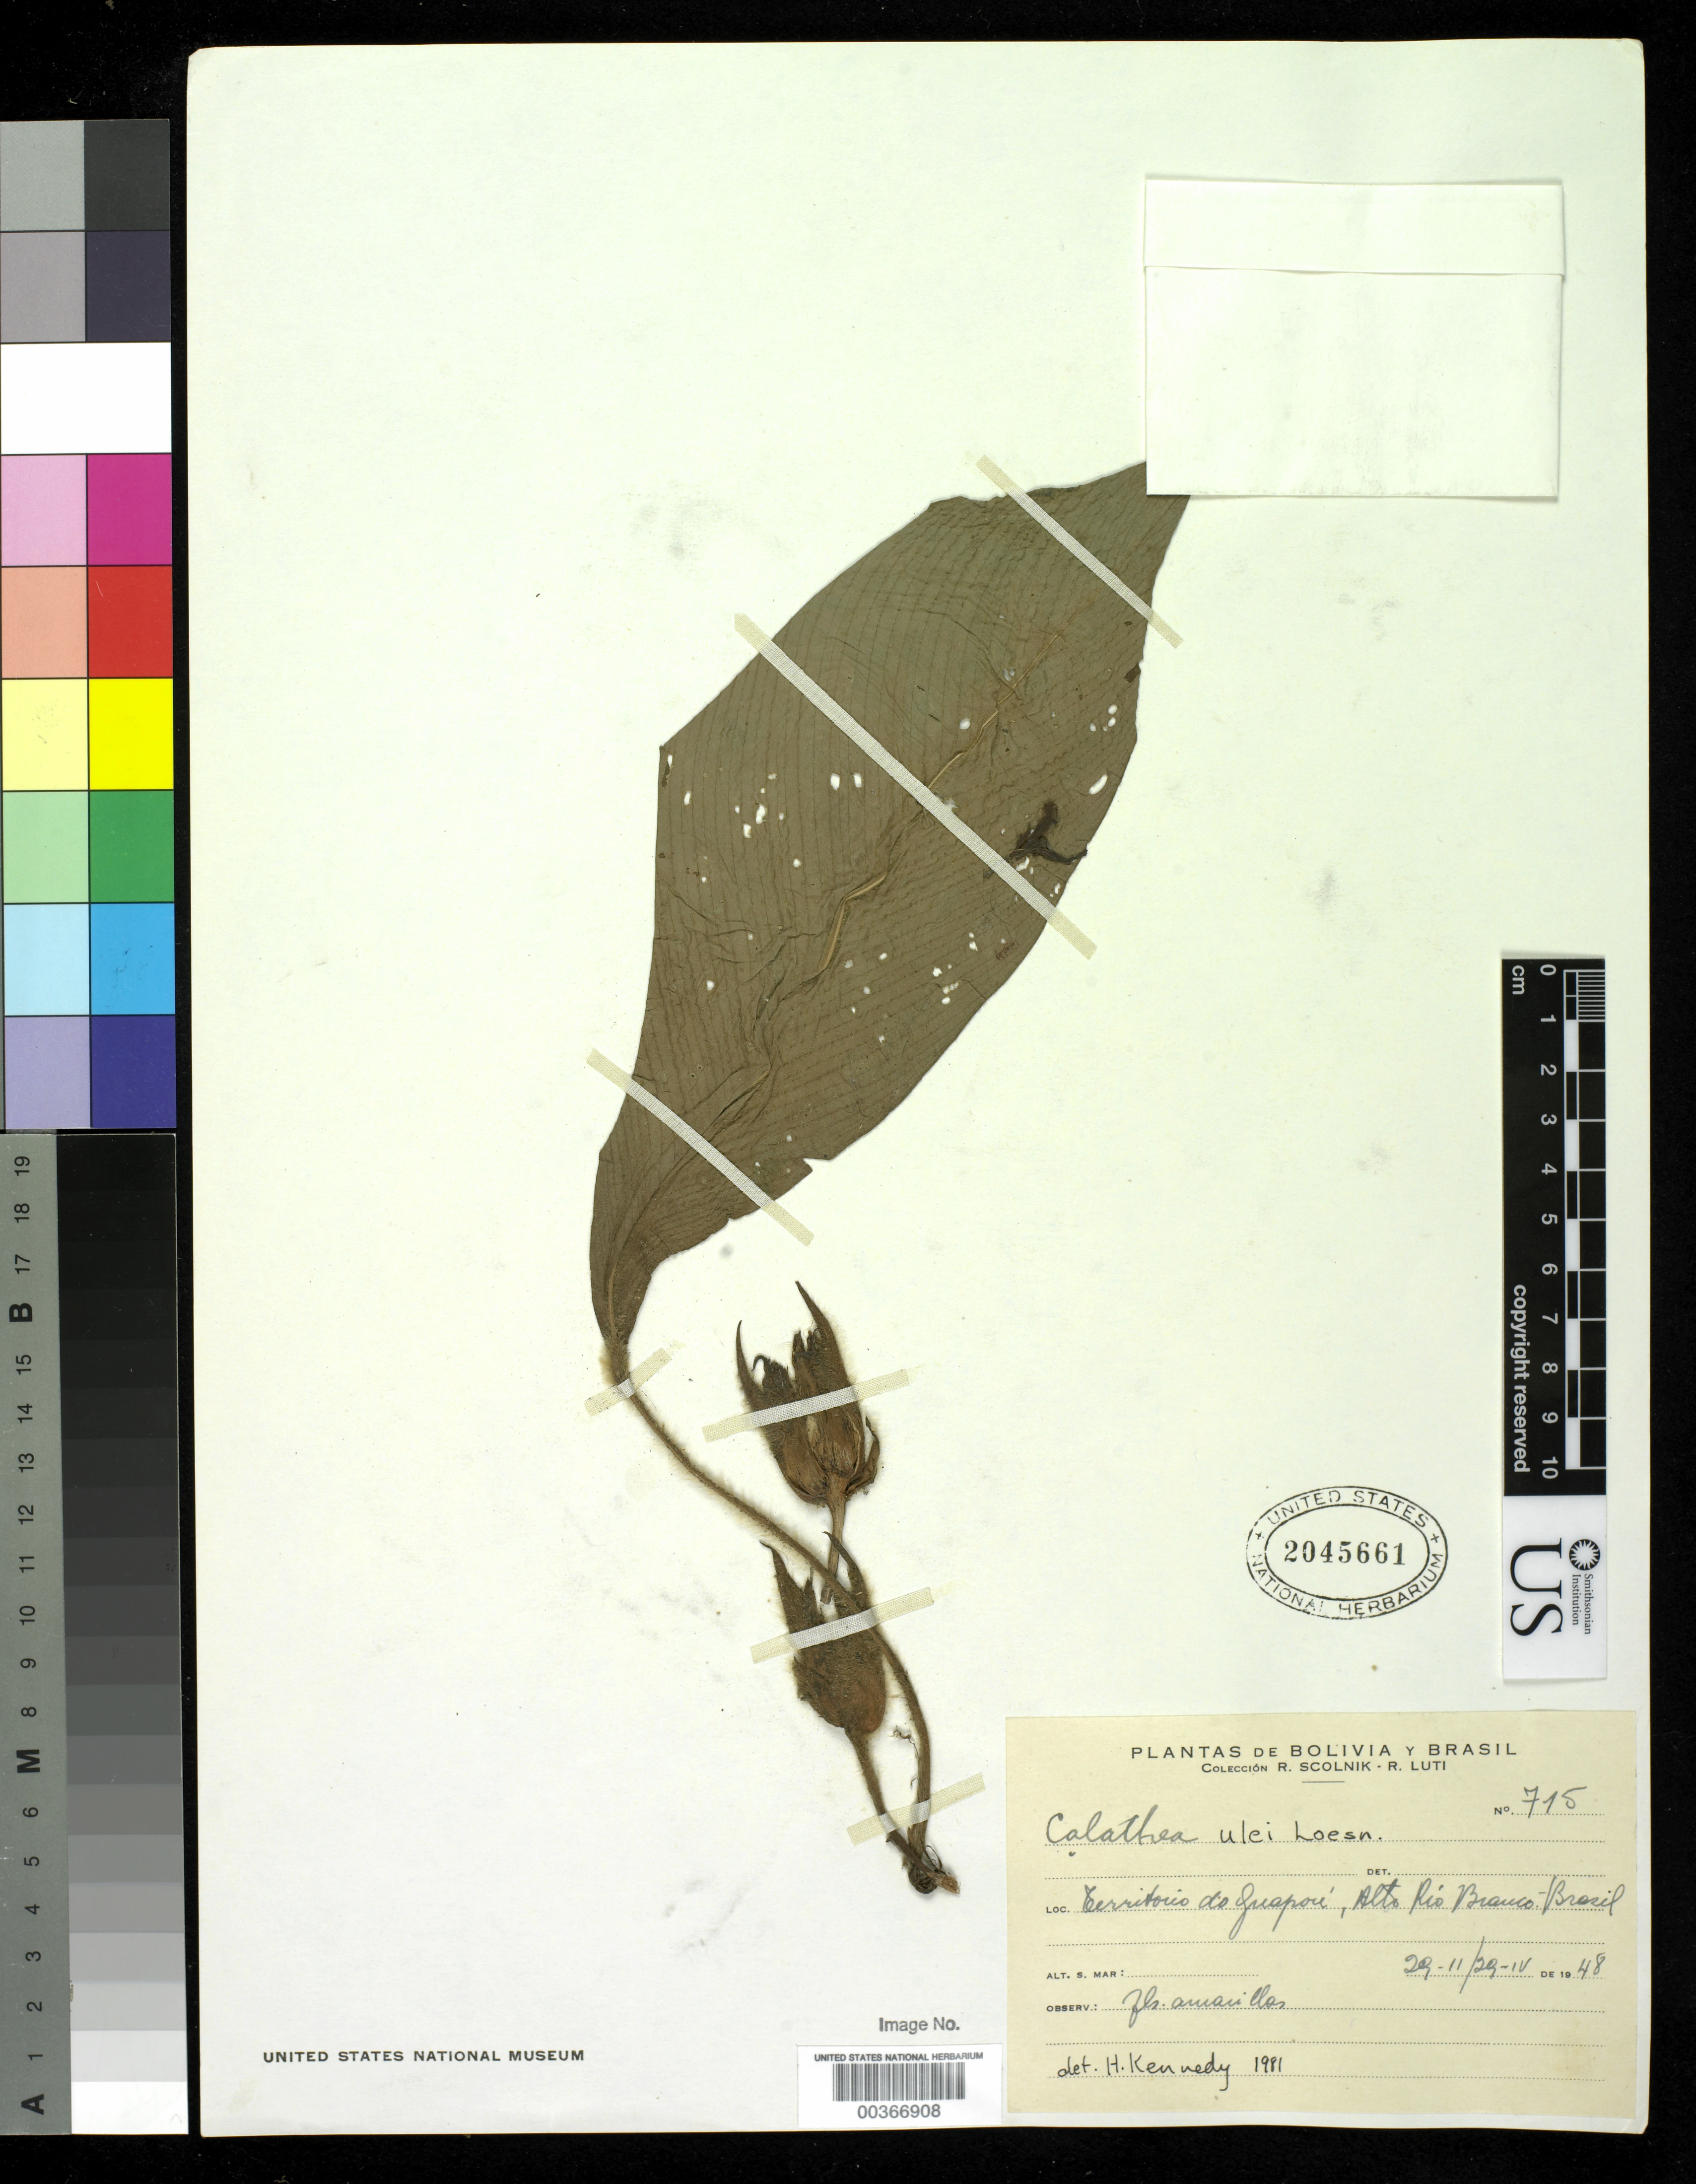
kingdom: Plantae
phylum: Tracheophyta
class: Liliopsida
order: Zingiberales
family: Marantaceae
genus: Goeppertia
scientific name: Goeppertia sp.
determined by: Strong, Mark T., (BOT), Smithsonian Institution - National Museum of Natural History (UNITED STATES)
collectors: R. Scolnik & R. Luti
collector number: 715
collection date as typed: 29 Feb 1948 to 29 Apr 1948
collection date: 1948-02-29/1948-04-29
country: Brazil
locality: Cettitorio do guapore, alto rio brauco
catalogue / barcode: US 2045661